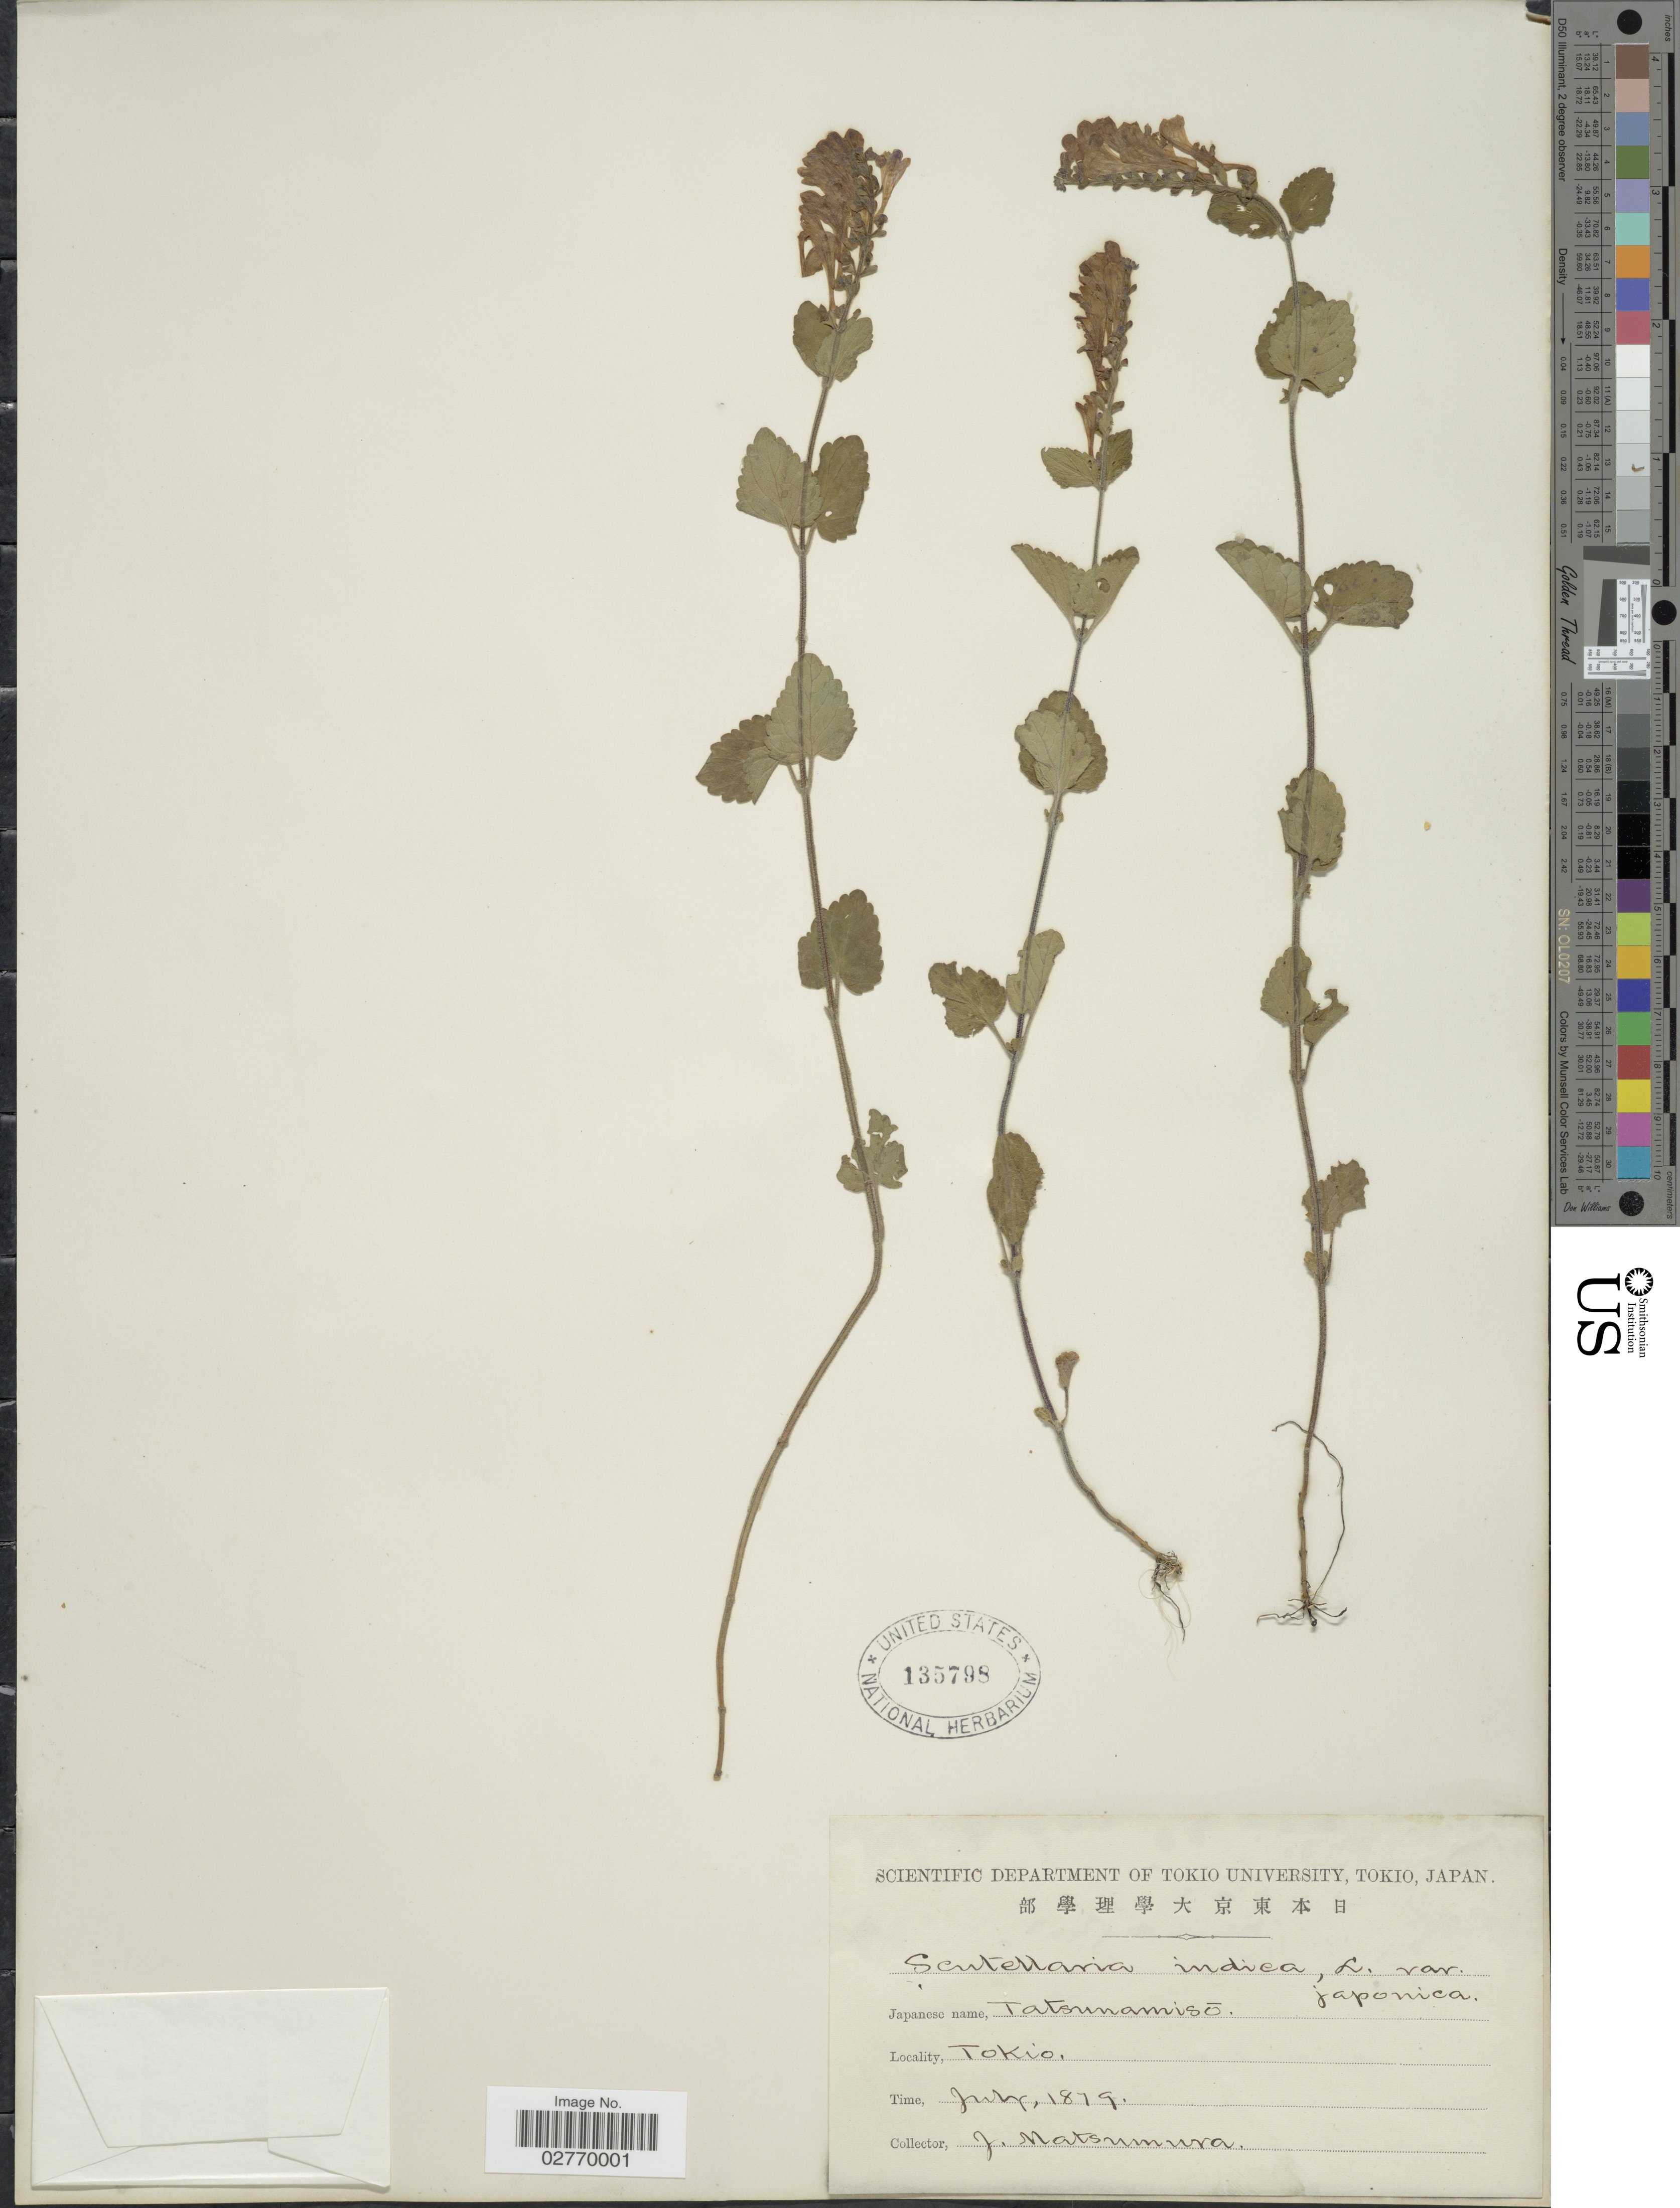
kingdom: Plantae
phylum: Tracheophyta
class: Magnoliopsida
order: Lamiales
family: Lamiaceae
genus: Scutellaria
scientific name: Scutellaria indica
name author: L.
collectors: J. Matsumura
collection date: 1879-07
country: Japan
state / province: Tokyo, Federal City of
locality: Tokio.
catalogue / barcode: US 135798